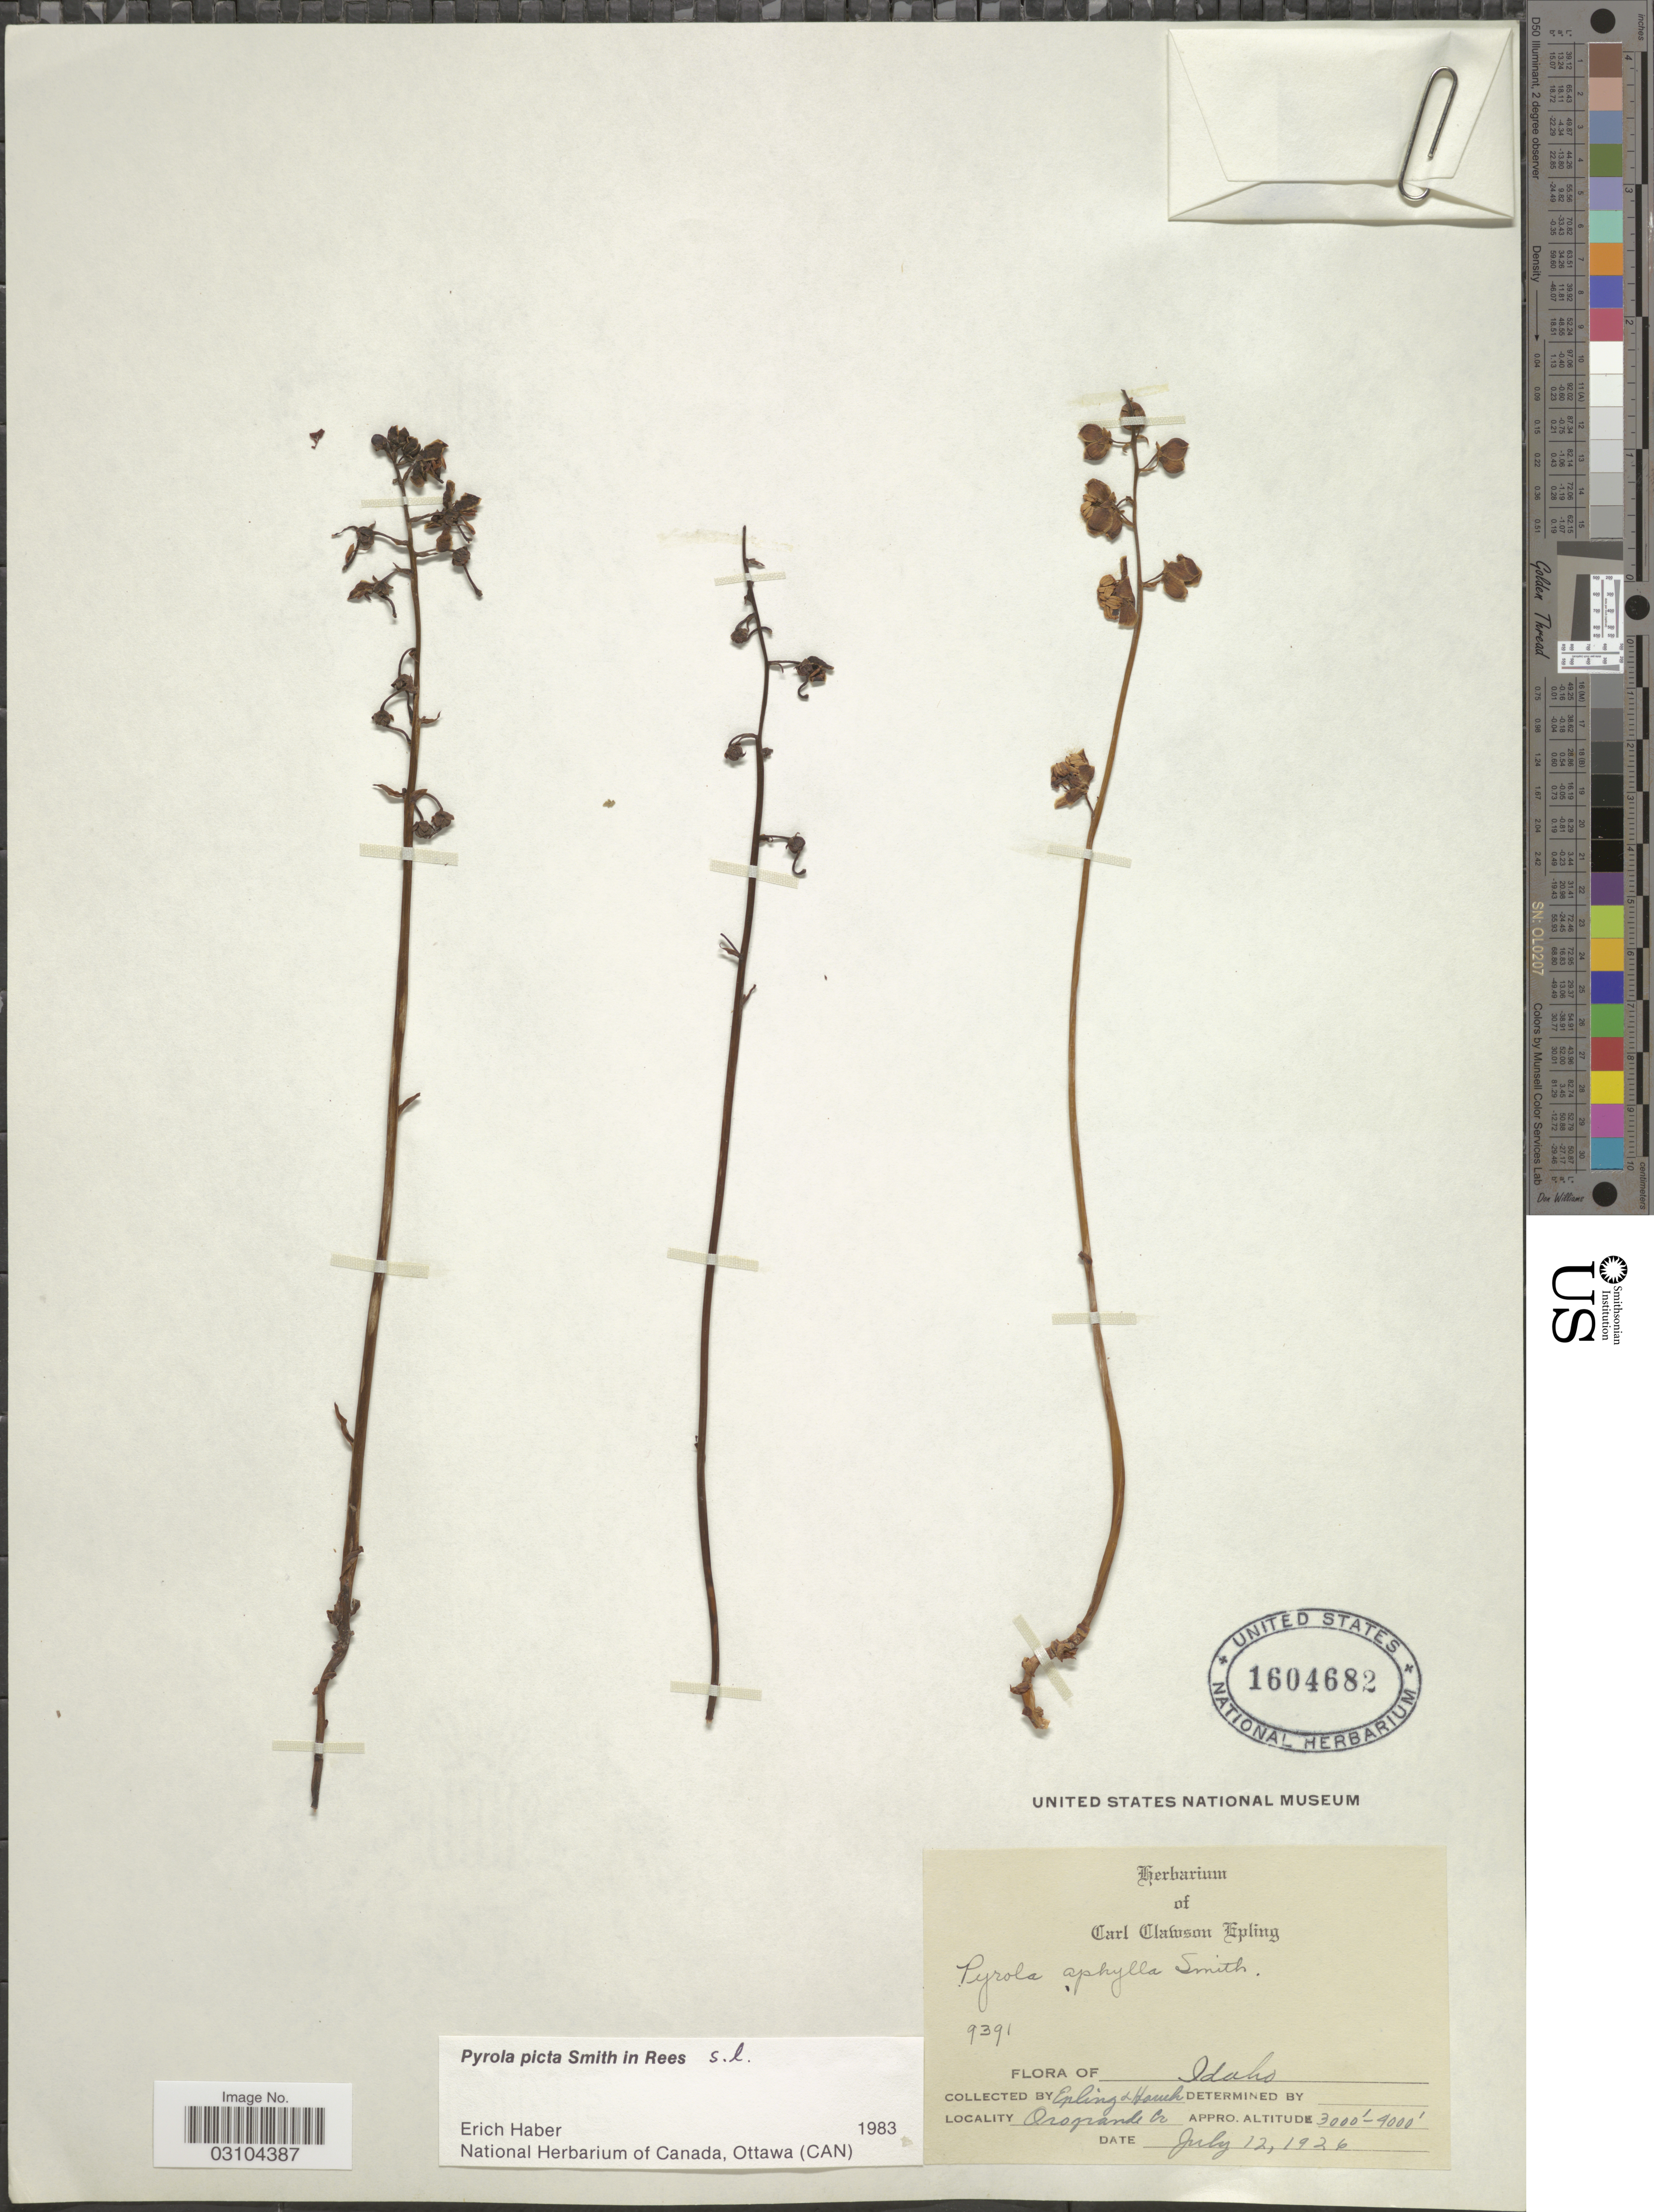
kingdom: Plantae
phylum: Tracheophyta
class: Magnoliopsida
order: Ericales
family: Ericaceae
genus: Pyrola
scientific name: Pyrola picta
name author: Sm. in Rees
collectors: -- Epling & -- Hauck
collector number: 9391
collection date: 1926-07-12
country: United States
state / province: Idaho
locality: Orogrande Cr.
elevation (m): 914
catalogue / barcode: US 1604682